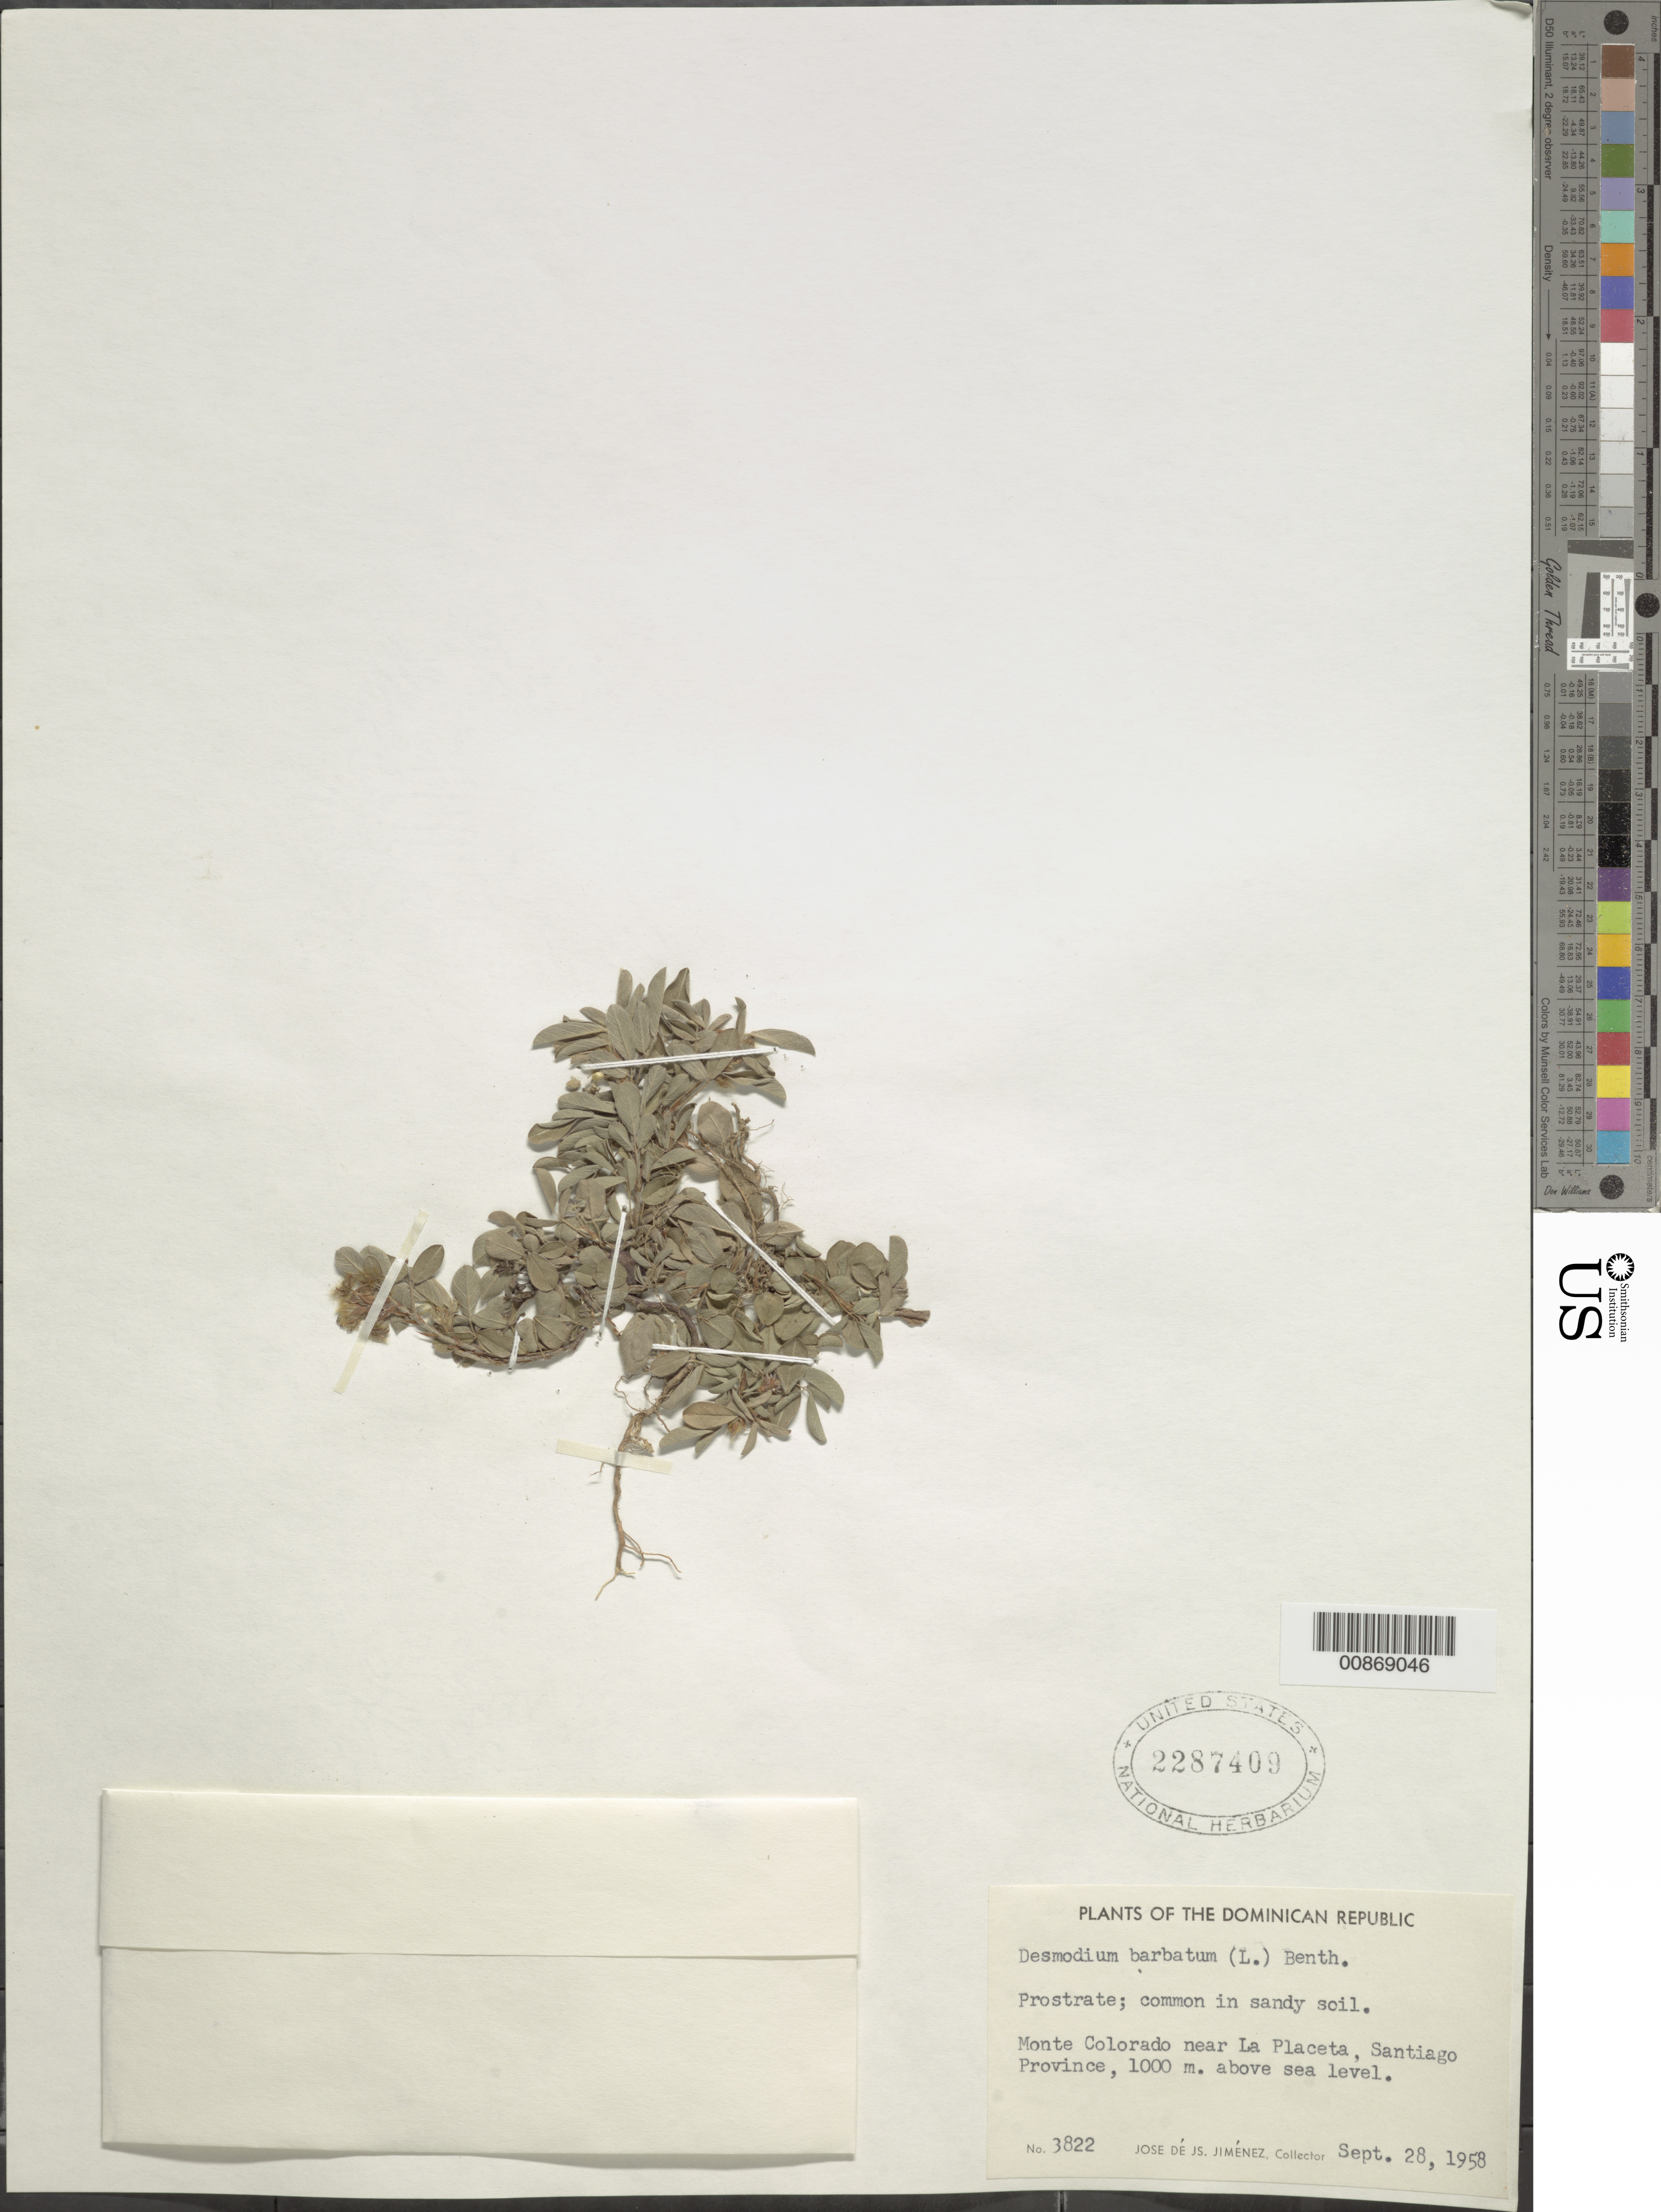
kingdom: Plantae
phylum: Tracheophyta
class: Magnoliopsida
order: Fabales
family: Fabaceae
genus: Grona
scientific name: Grona barbata var. barbata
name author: (L.) H. Ohashi & K. Ohashi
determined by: Strong, Mark T., (BOT), Smithsonian Institution - National Museum of Natural History (UNITED STATES)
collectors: J. J. Jiménez Almonte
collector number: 3822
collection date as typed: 28 Sep 1958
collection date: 1958-09-28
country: Dominican Republic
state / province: Santiago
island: Hispaniola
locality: Monte Colorado near La Placeta.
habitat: Common in sandy soil.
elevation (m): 1000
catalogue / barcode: US 2287409